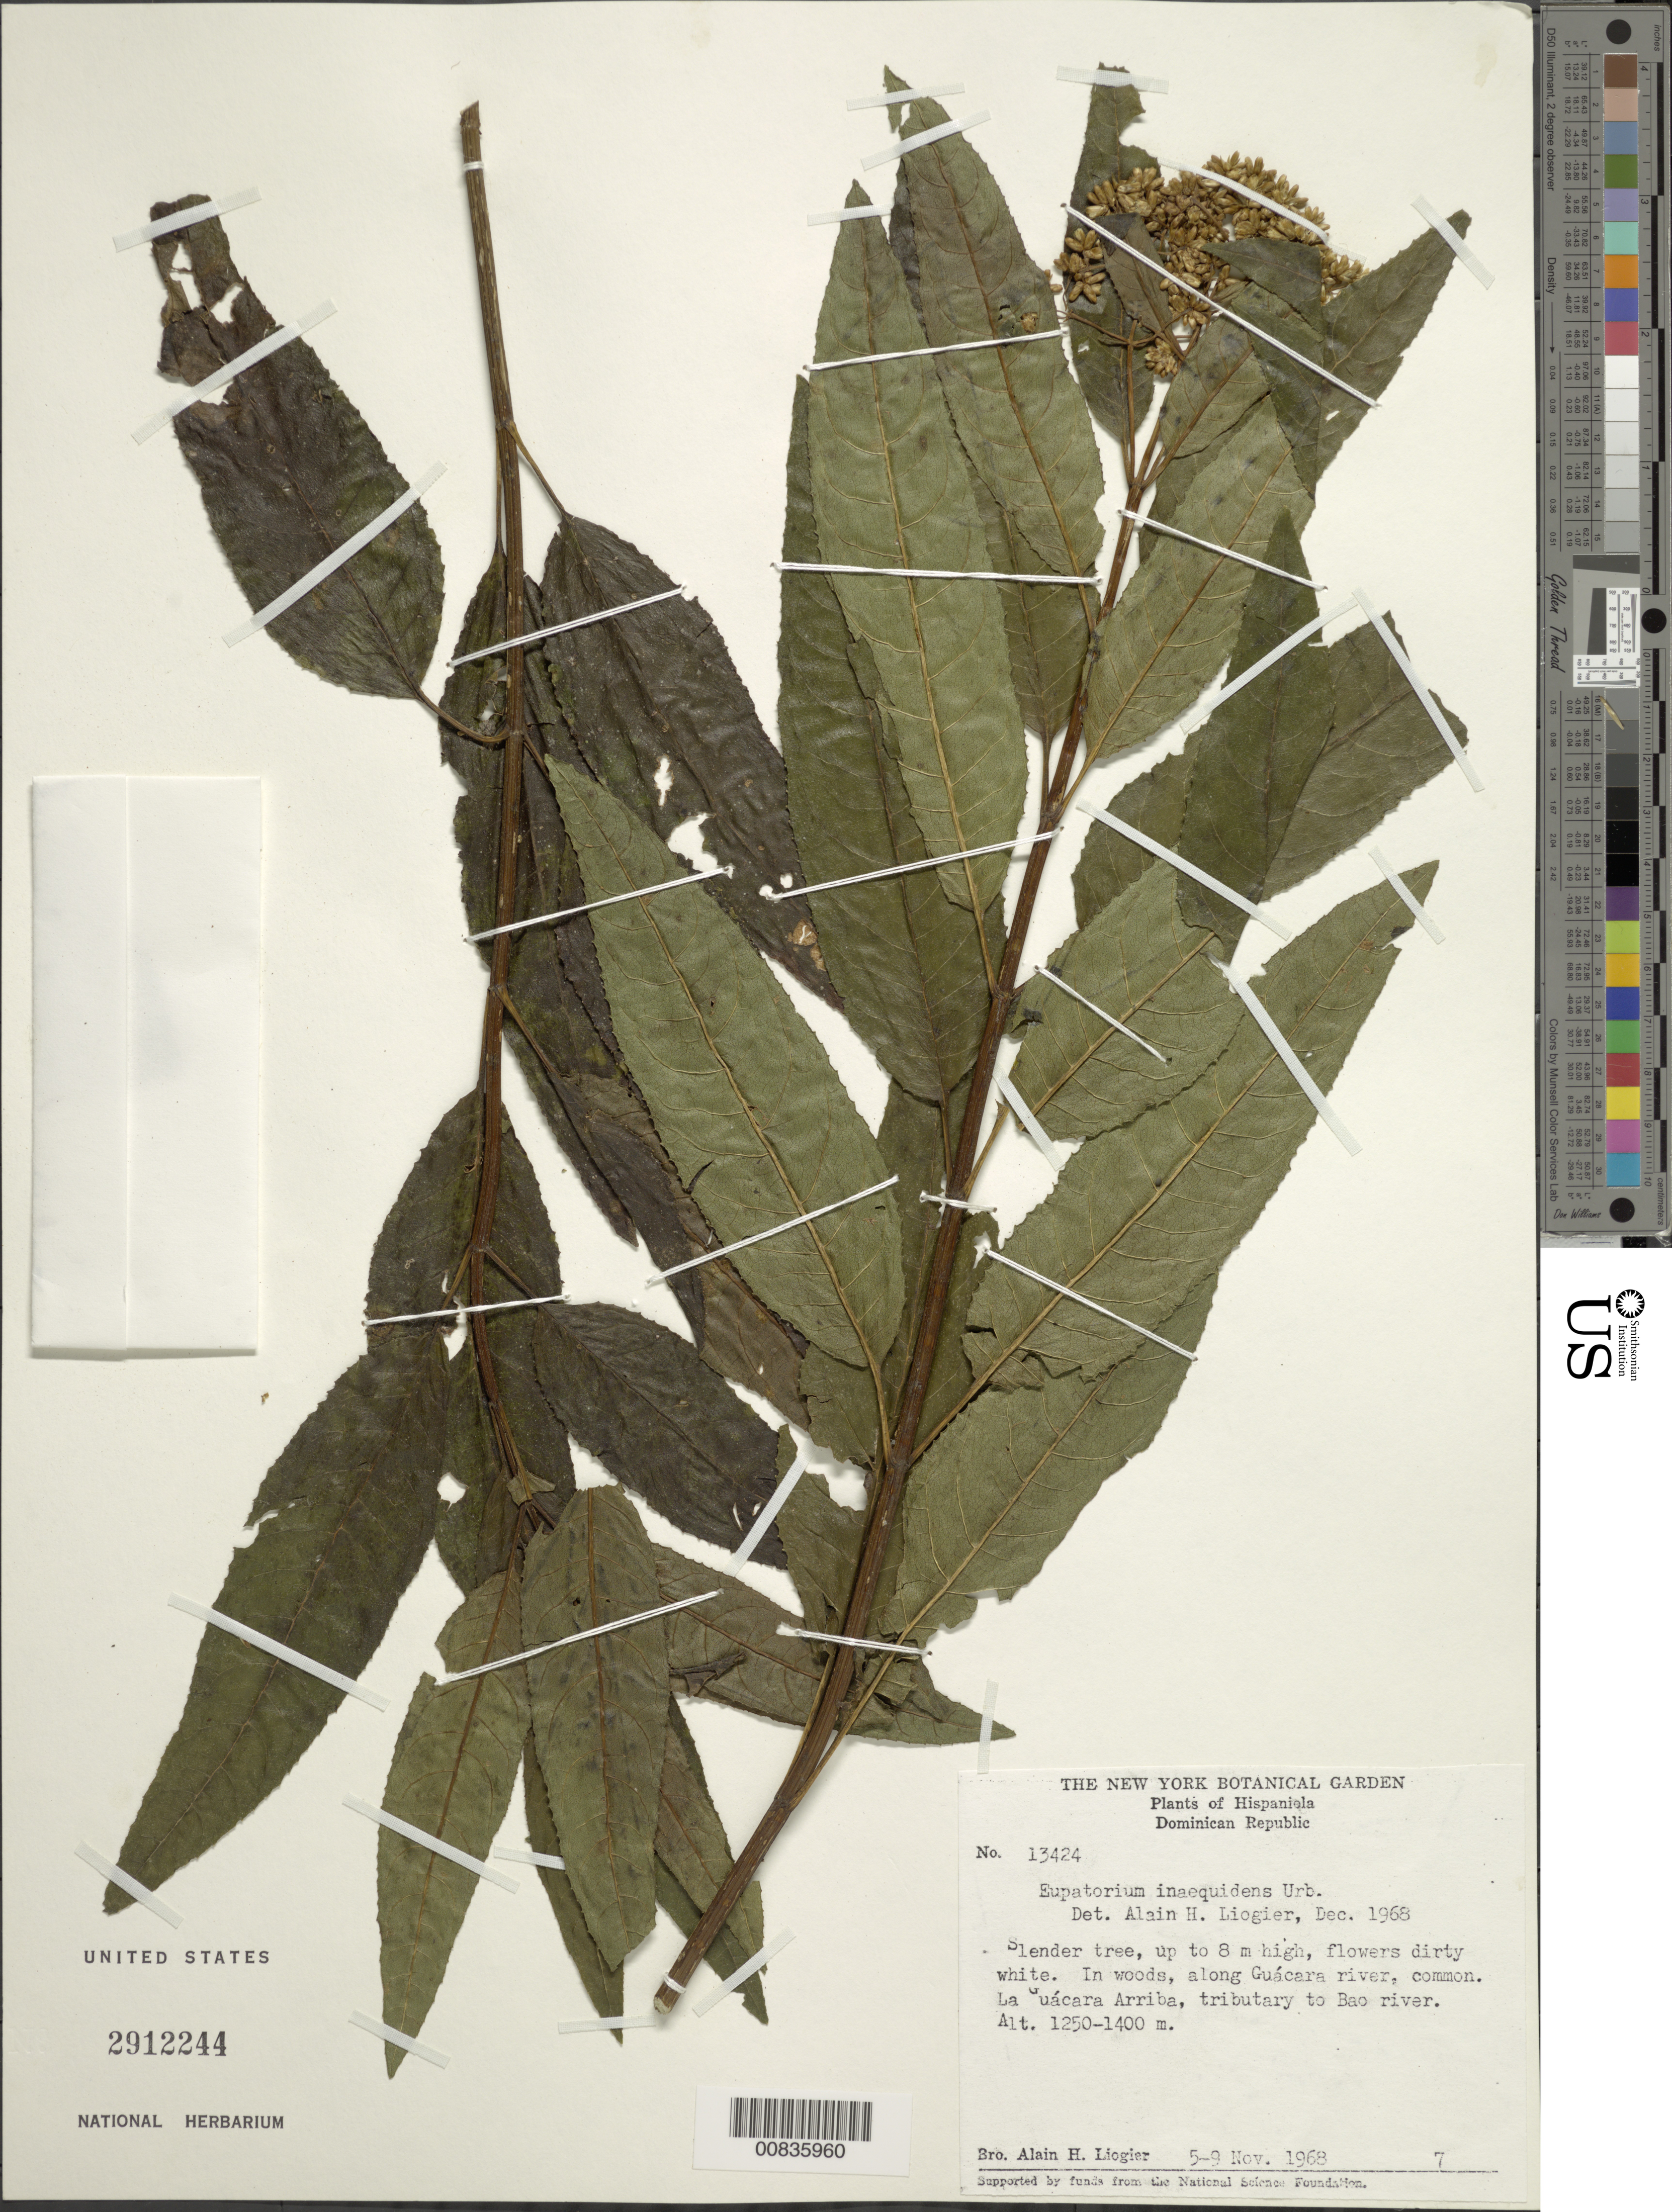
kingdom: Plantae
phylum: Tracheophyta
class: Magnoliopsida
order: Asterales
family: Asteraceae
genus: Critonia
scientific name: Critonia inaequidens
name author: (Urb.) R.M. King & H. Rob.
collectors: A. H. Liogier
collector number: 13424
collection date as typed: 05 Nov 1968 to 09 Nov 1968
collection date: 1968-11-05/1968-11-09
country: Dominican Republic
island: Hispaniola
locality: Along Guácara river, La Guácara Arriva, tributary to Bao river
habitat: In woods along river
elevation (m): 1250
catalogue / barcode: US 2912244